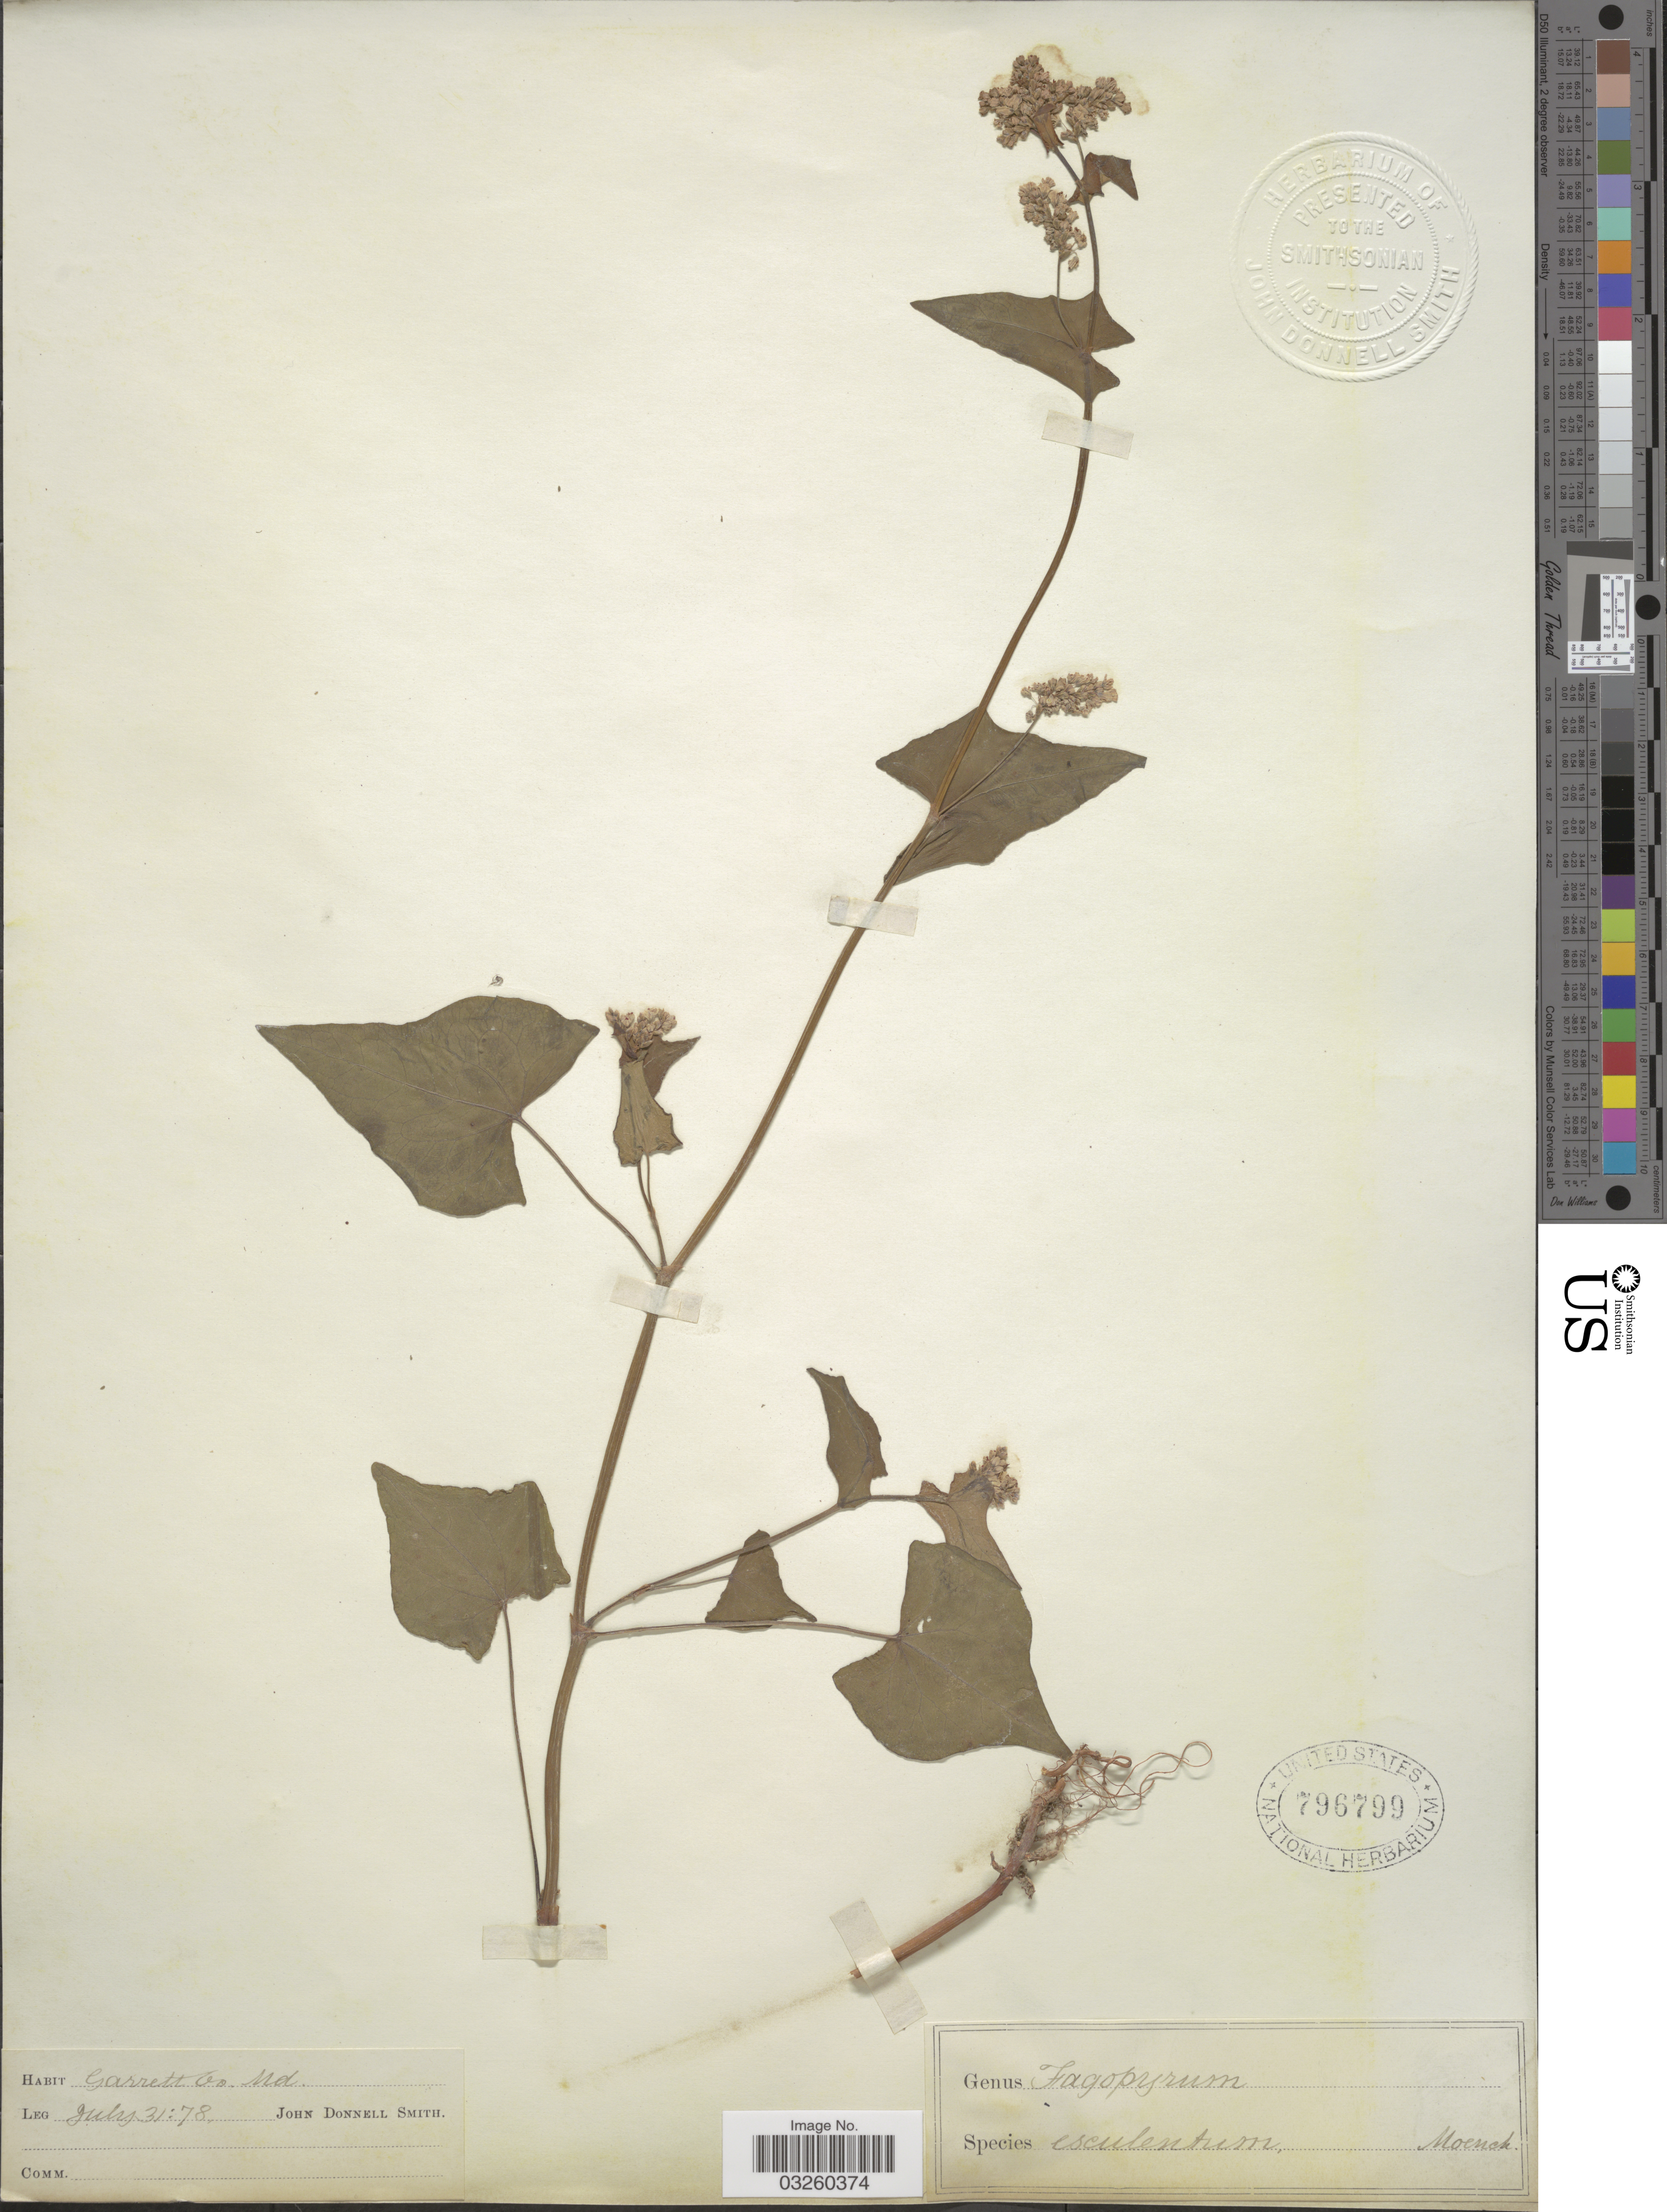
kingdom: Plantae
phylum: Tracheophyta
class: Magnoliopsida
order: Caryophyllales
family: Polygonaceae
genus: Fagopyrum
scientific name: Fagopyrum esculentum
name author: Moench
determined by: Strong, Mark T., (BOT), Smithsonian Institution - National Museum of Natural History (UNITED STATES)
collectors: J. Donnell Smith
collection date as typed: Transcribed d/m/y: 31/7/78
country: United States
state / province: Maryland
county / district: Garrett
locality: Garrett Co.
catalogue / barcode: US 796799